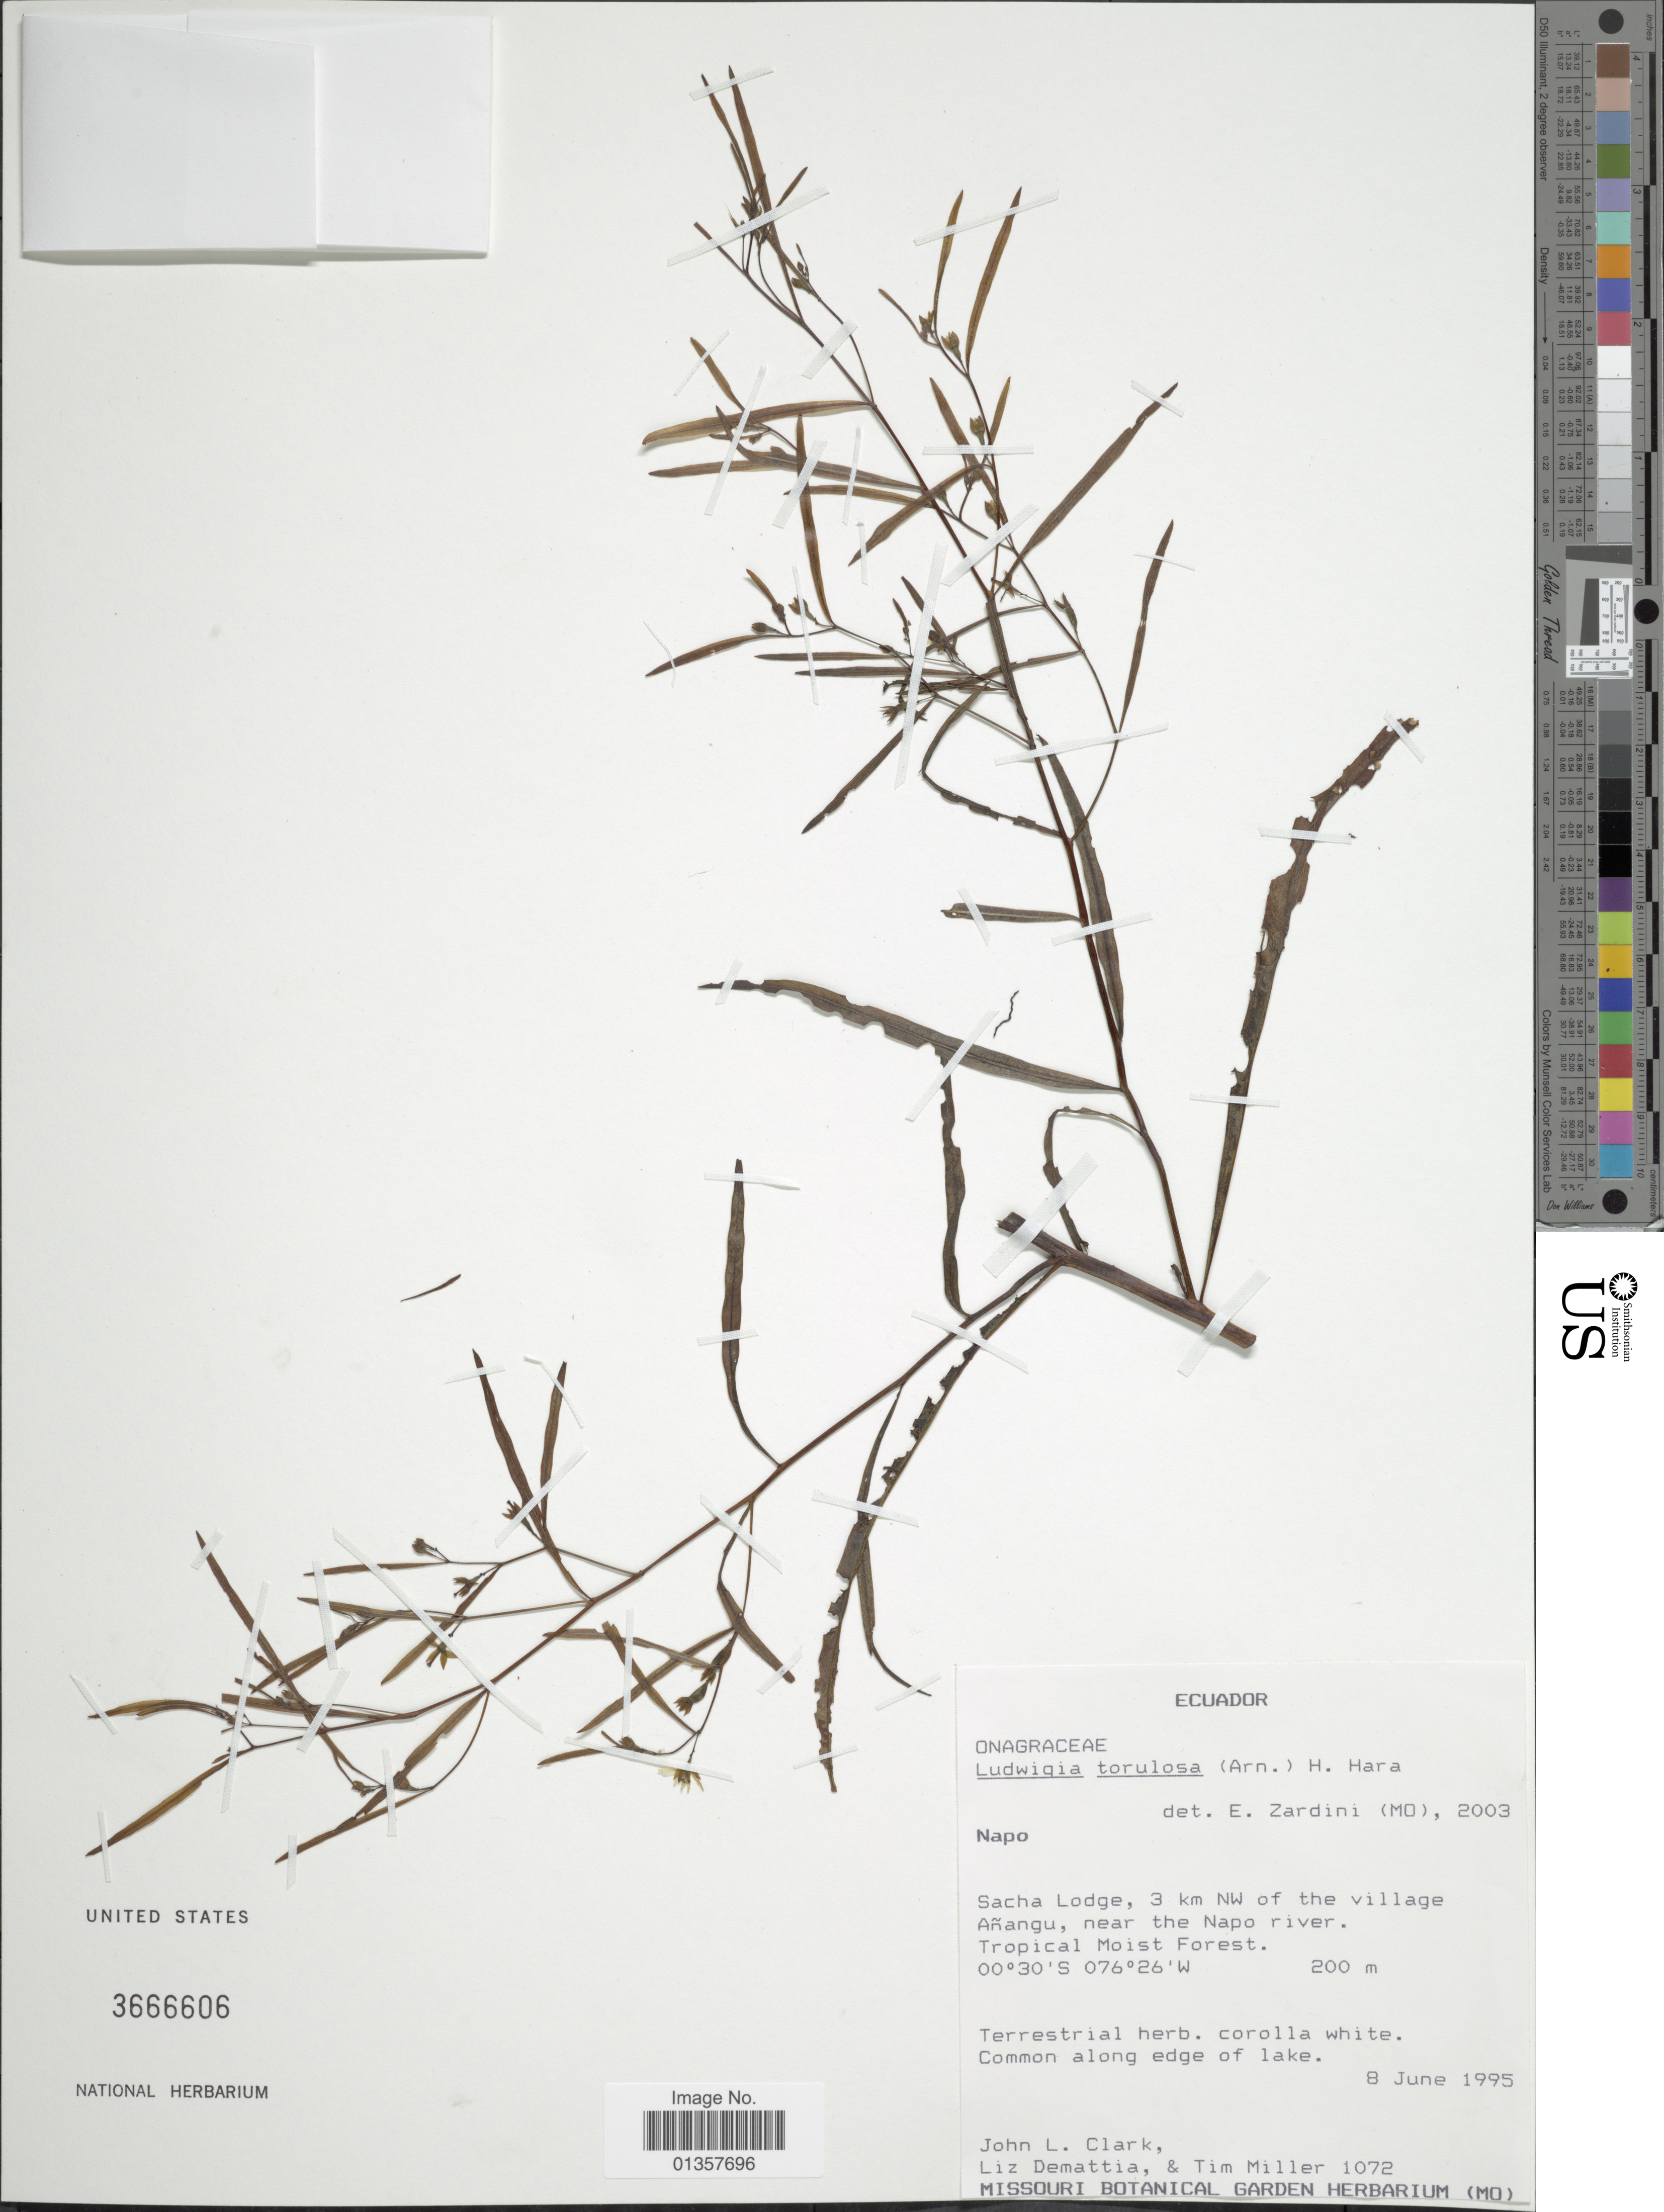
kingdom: Plantae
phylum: Tracheophyta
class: Magnoliopsida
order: Myrtales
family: Onagraceae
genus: Ludwigia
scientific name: Ludwigia torulosa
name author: (Arn.) H. Hara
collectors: J. L. Clark, L. Demattia & T. Miller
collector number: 1072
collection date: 1995-06-08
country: Ecuador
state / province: Napo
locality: Sacha Lodge, 3 km NW of the village Añangu, near the Napo River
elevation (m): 200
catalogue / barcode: US 3666606